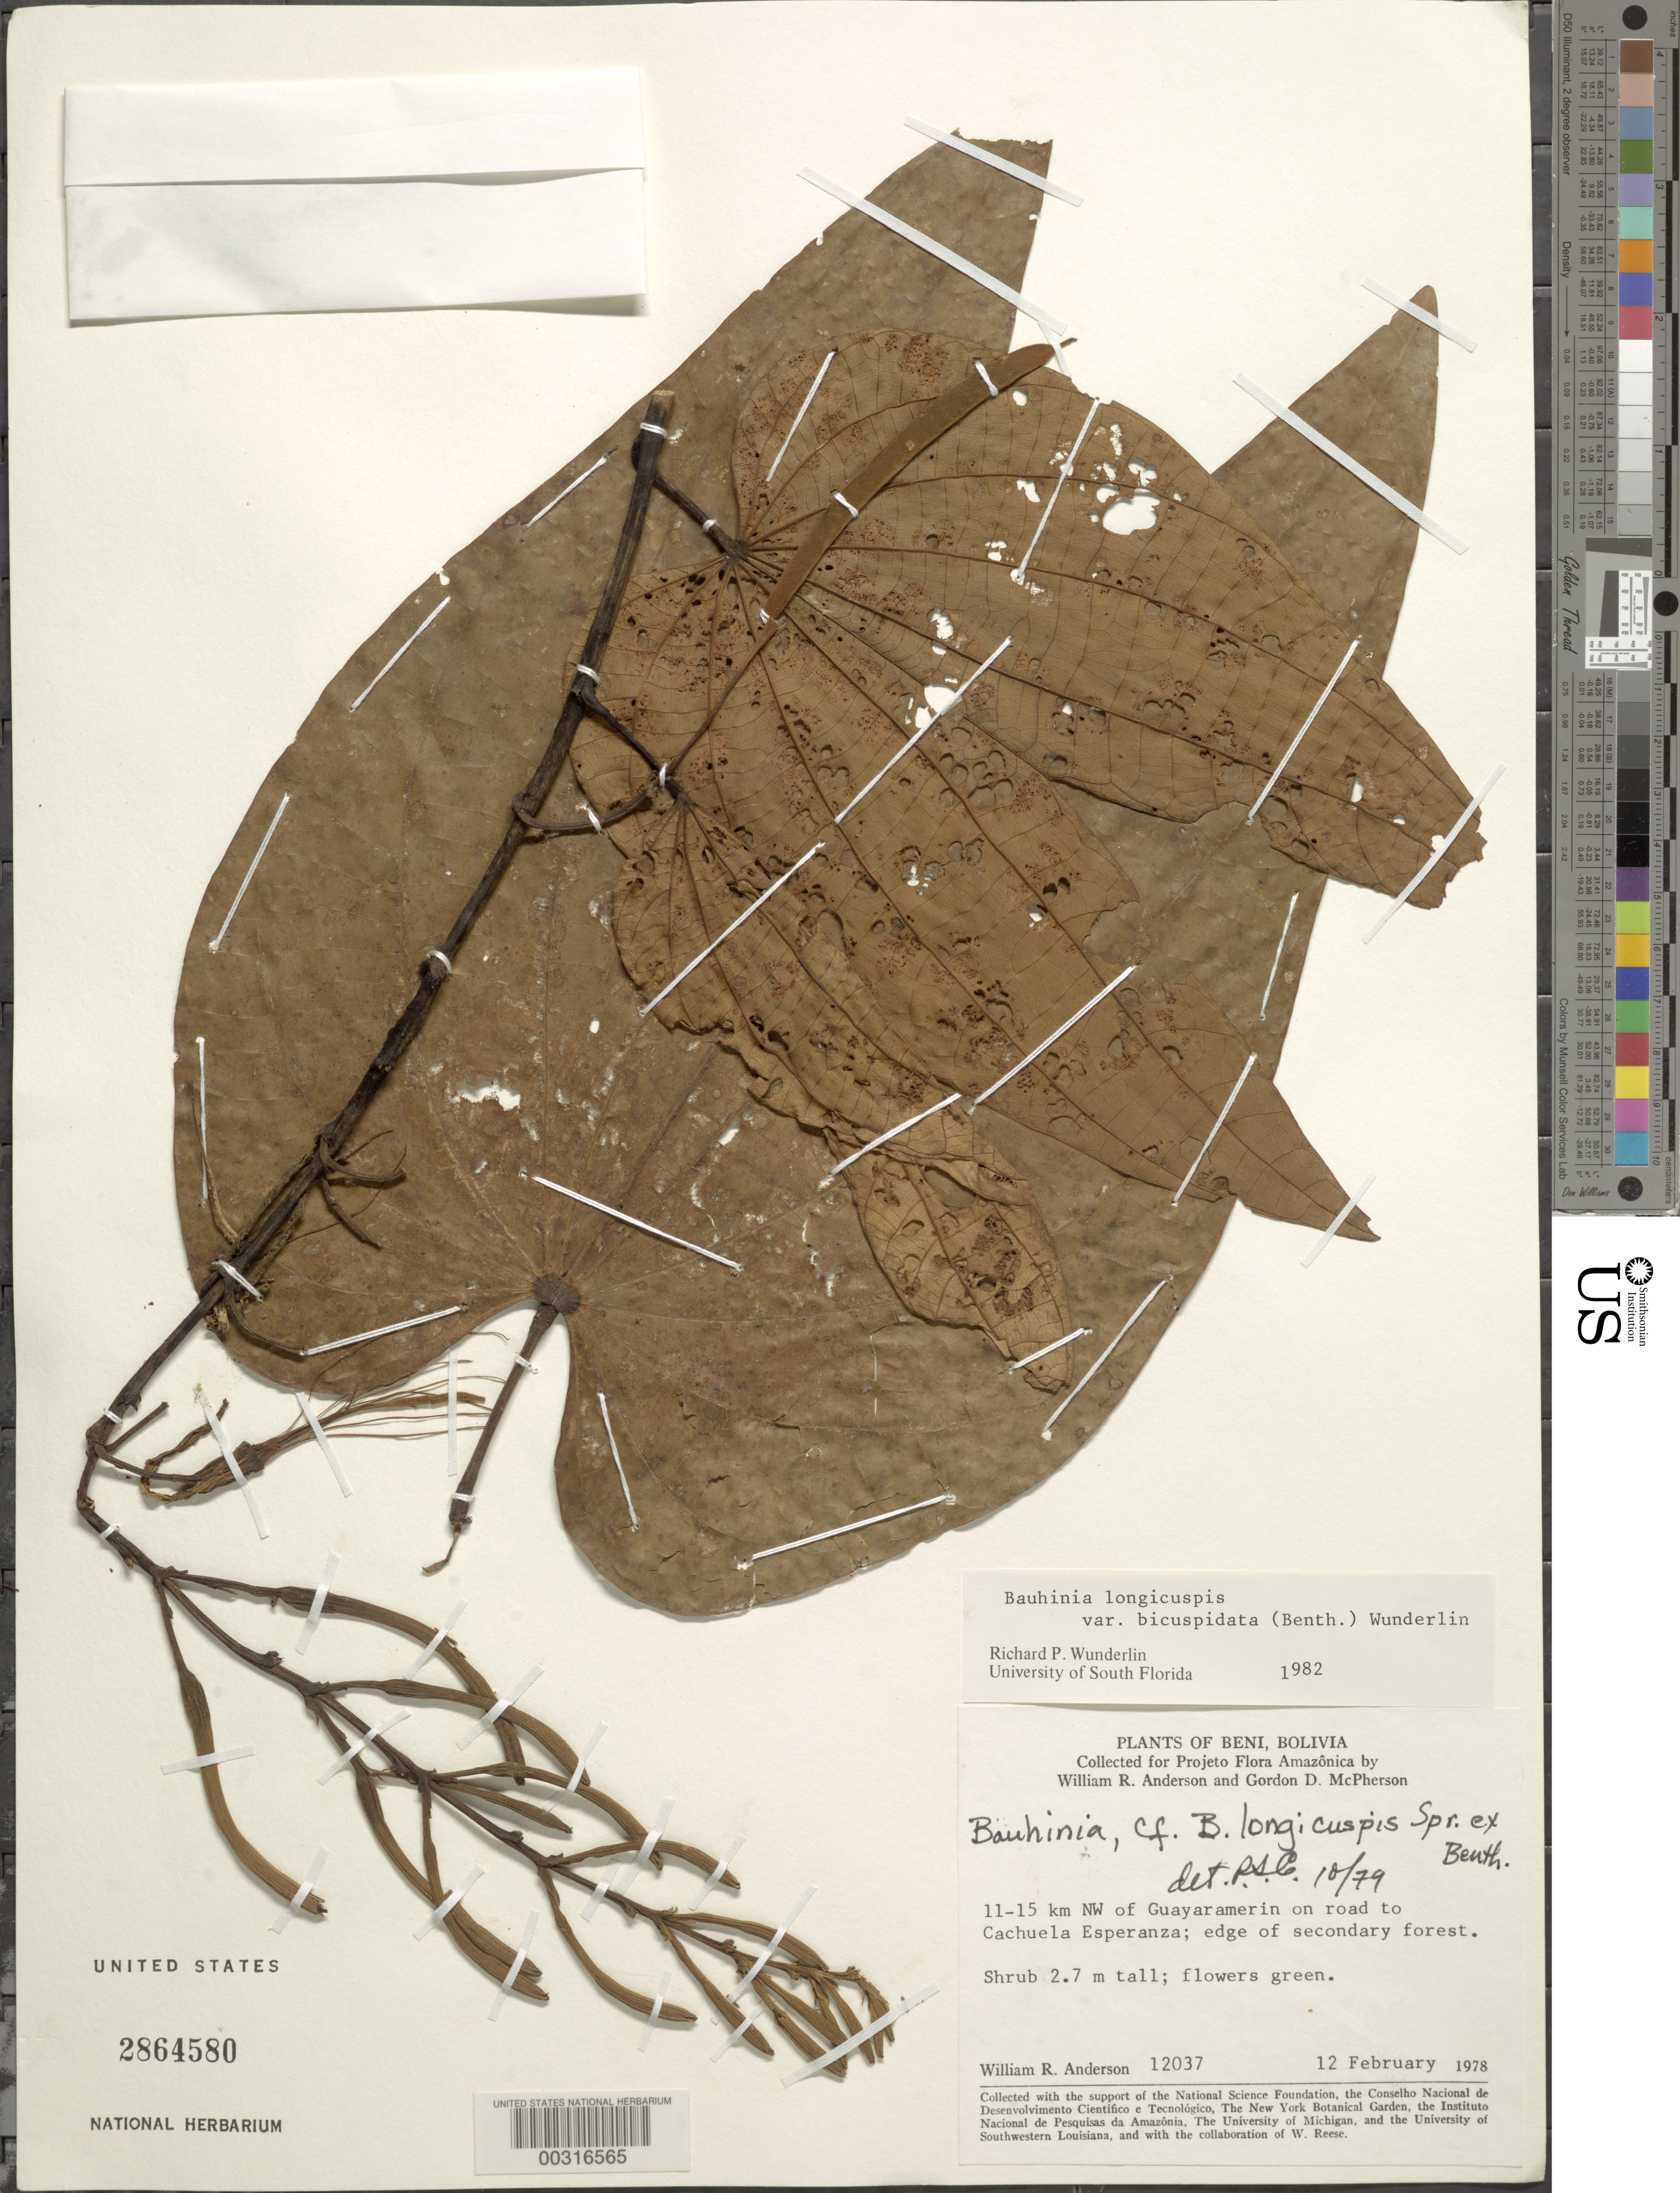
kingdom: Plantae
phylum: Tracheophyta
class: Magnoliopsida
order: Fabales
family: Fabaceae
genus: Bauhinia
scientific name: Bauhinia longicuspis var. bicuspidata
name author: (Benth.) Wunderlin ex G.P. Lewis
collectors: W. R. Anderson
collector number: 12037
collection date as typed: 12 Feb 1978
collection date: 1978-02-12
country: Bolivia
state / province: Beni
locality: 11-15 km NW of Guayaramerin on road to Cachuela Esperanza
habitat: Edge of secondary forest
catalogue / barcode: US 2864580